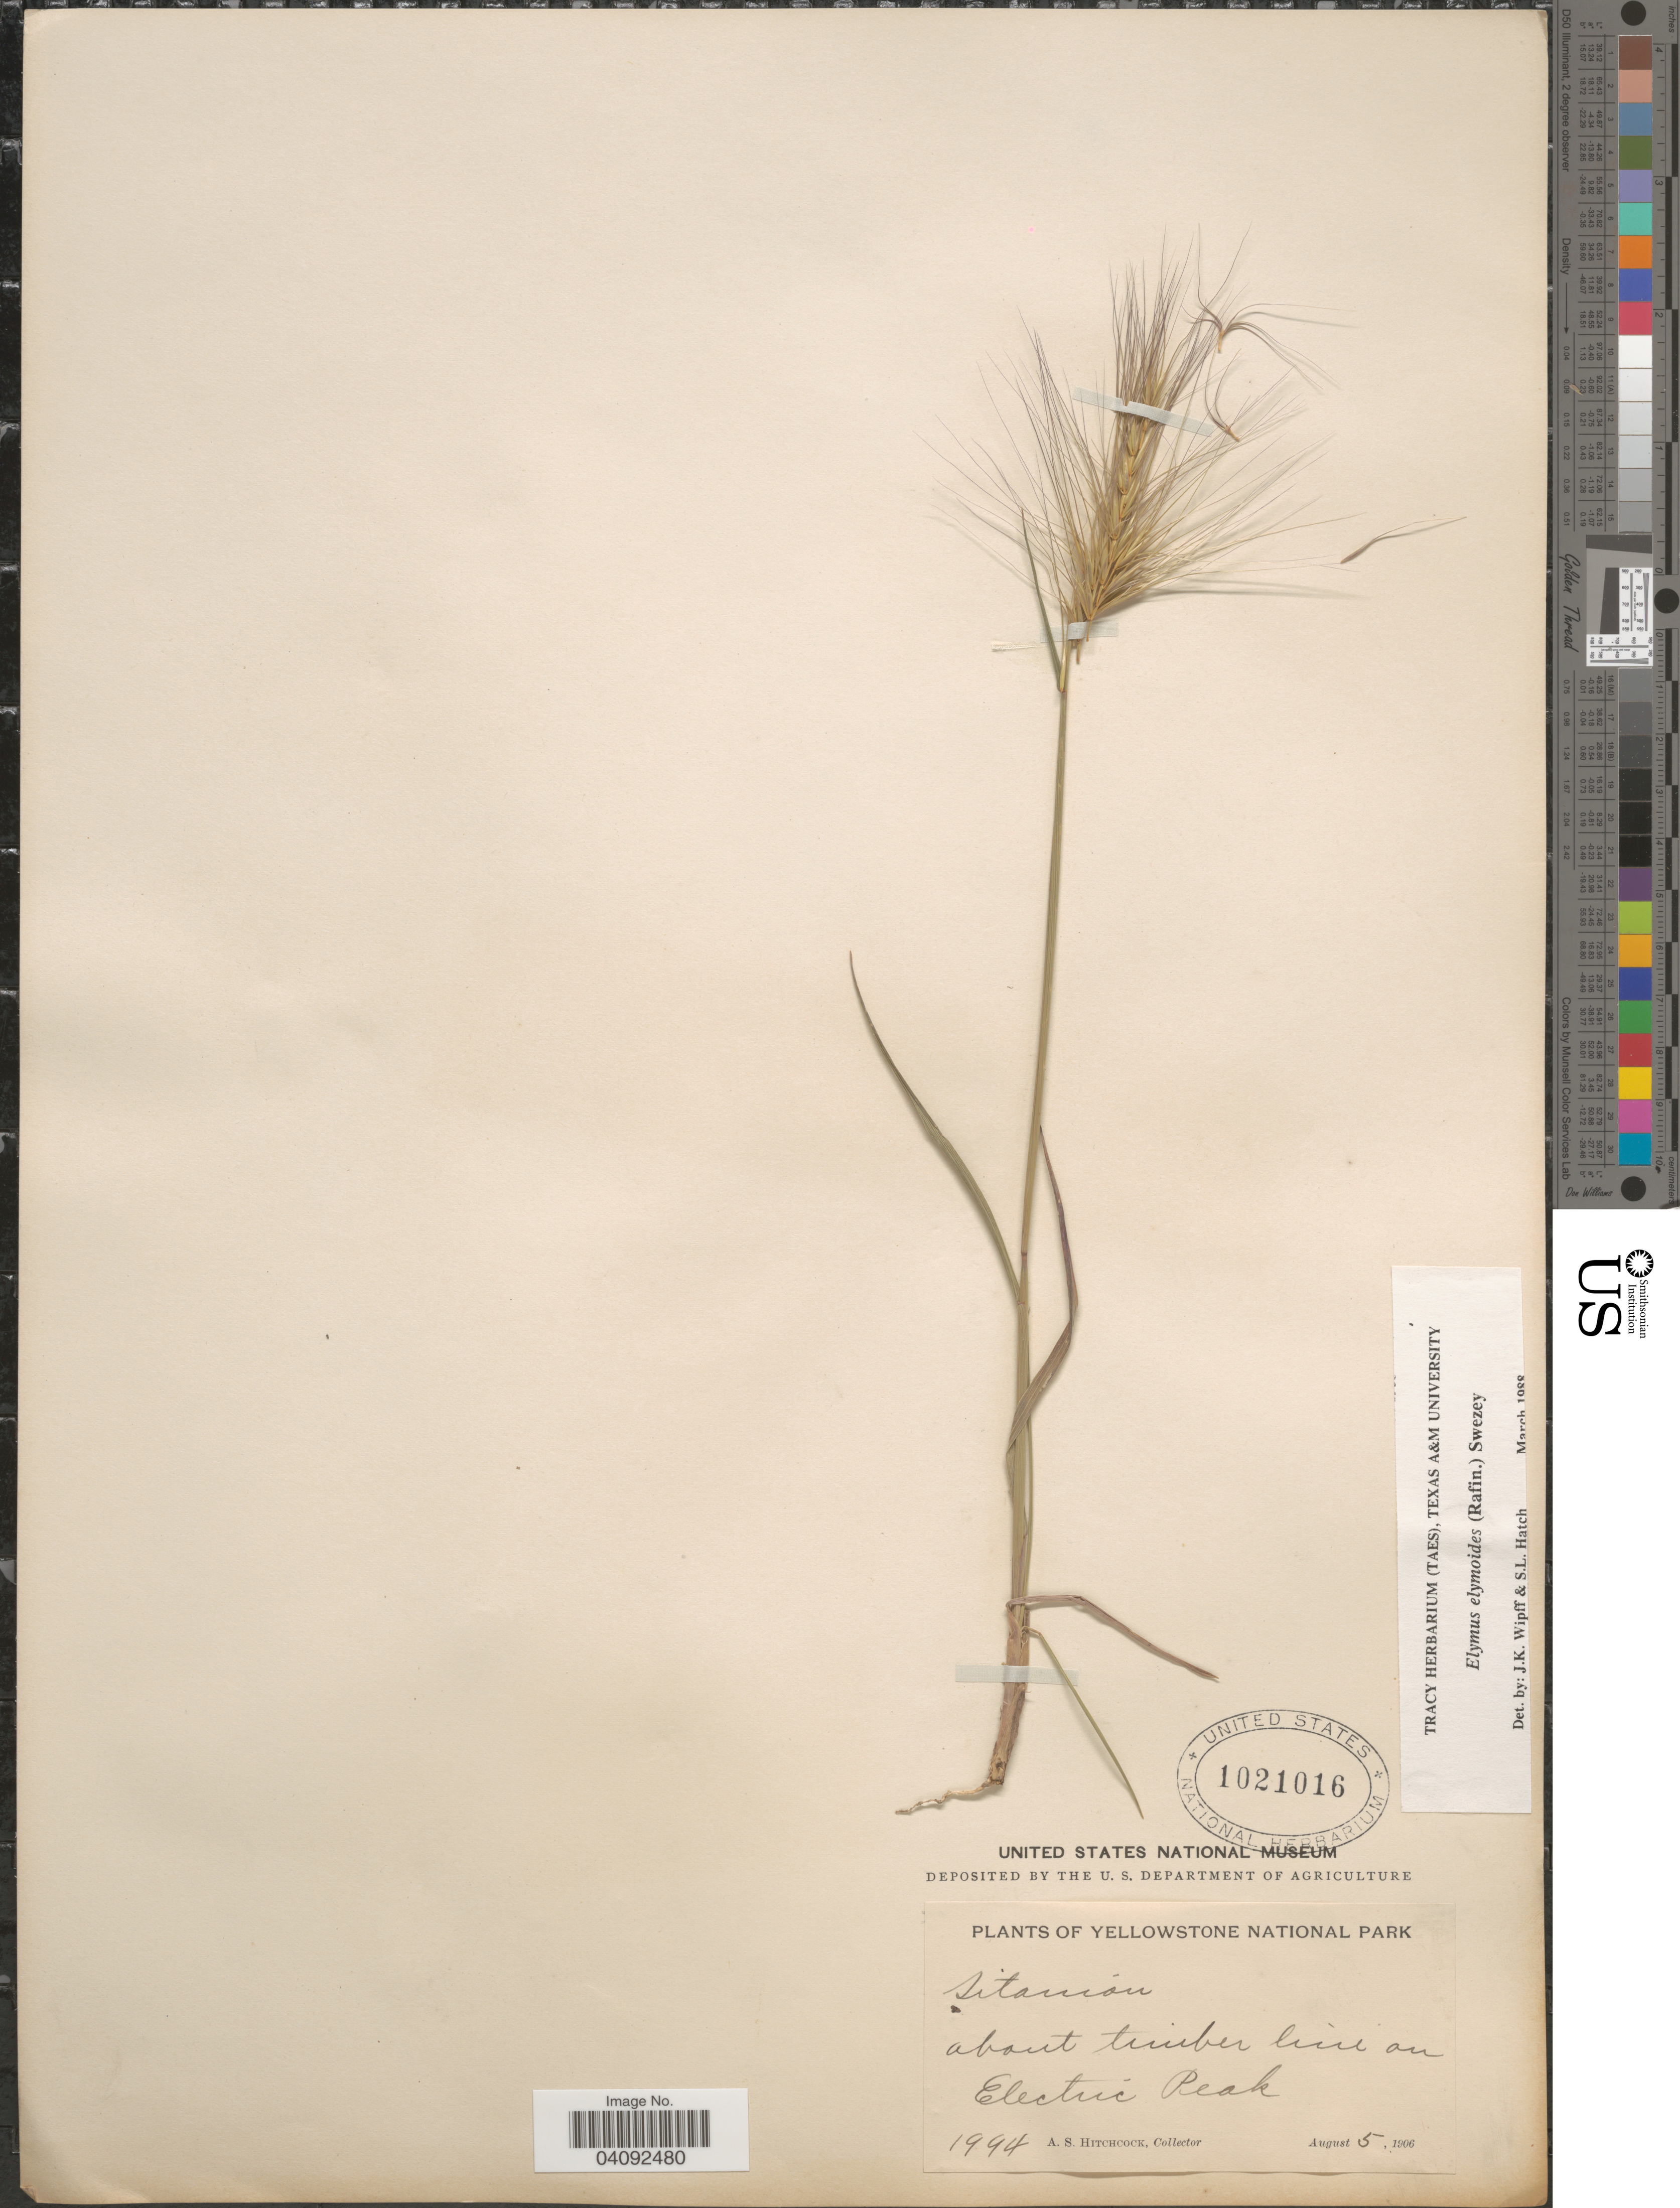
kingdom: Plantae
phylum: Tracheophyta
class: Liliopsida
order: Poales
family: Poaceae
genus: Elymus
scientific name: Elymus elymoides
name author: (Raf.) Swezey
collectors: A. S. Hitchcock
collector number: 1994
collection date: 1906-08-05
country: United States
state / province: Montana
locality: About timber line on Electric Peak.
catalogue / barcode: US 1021016